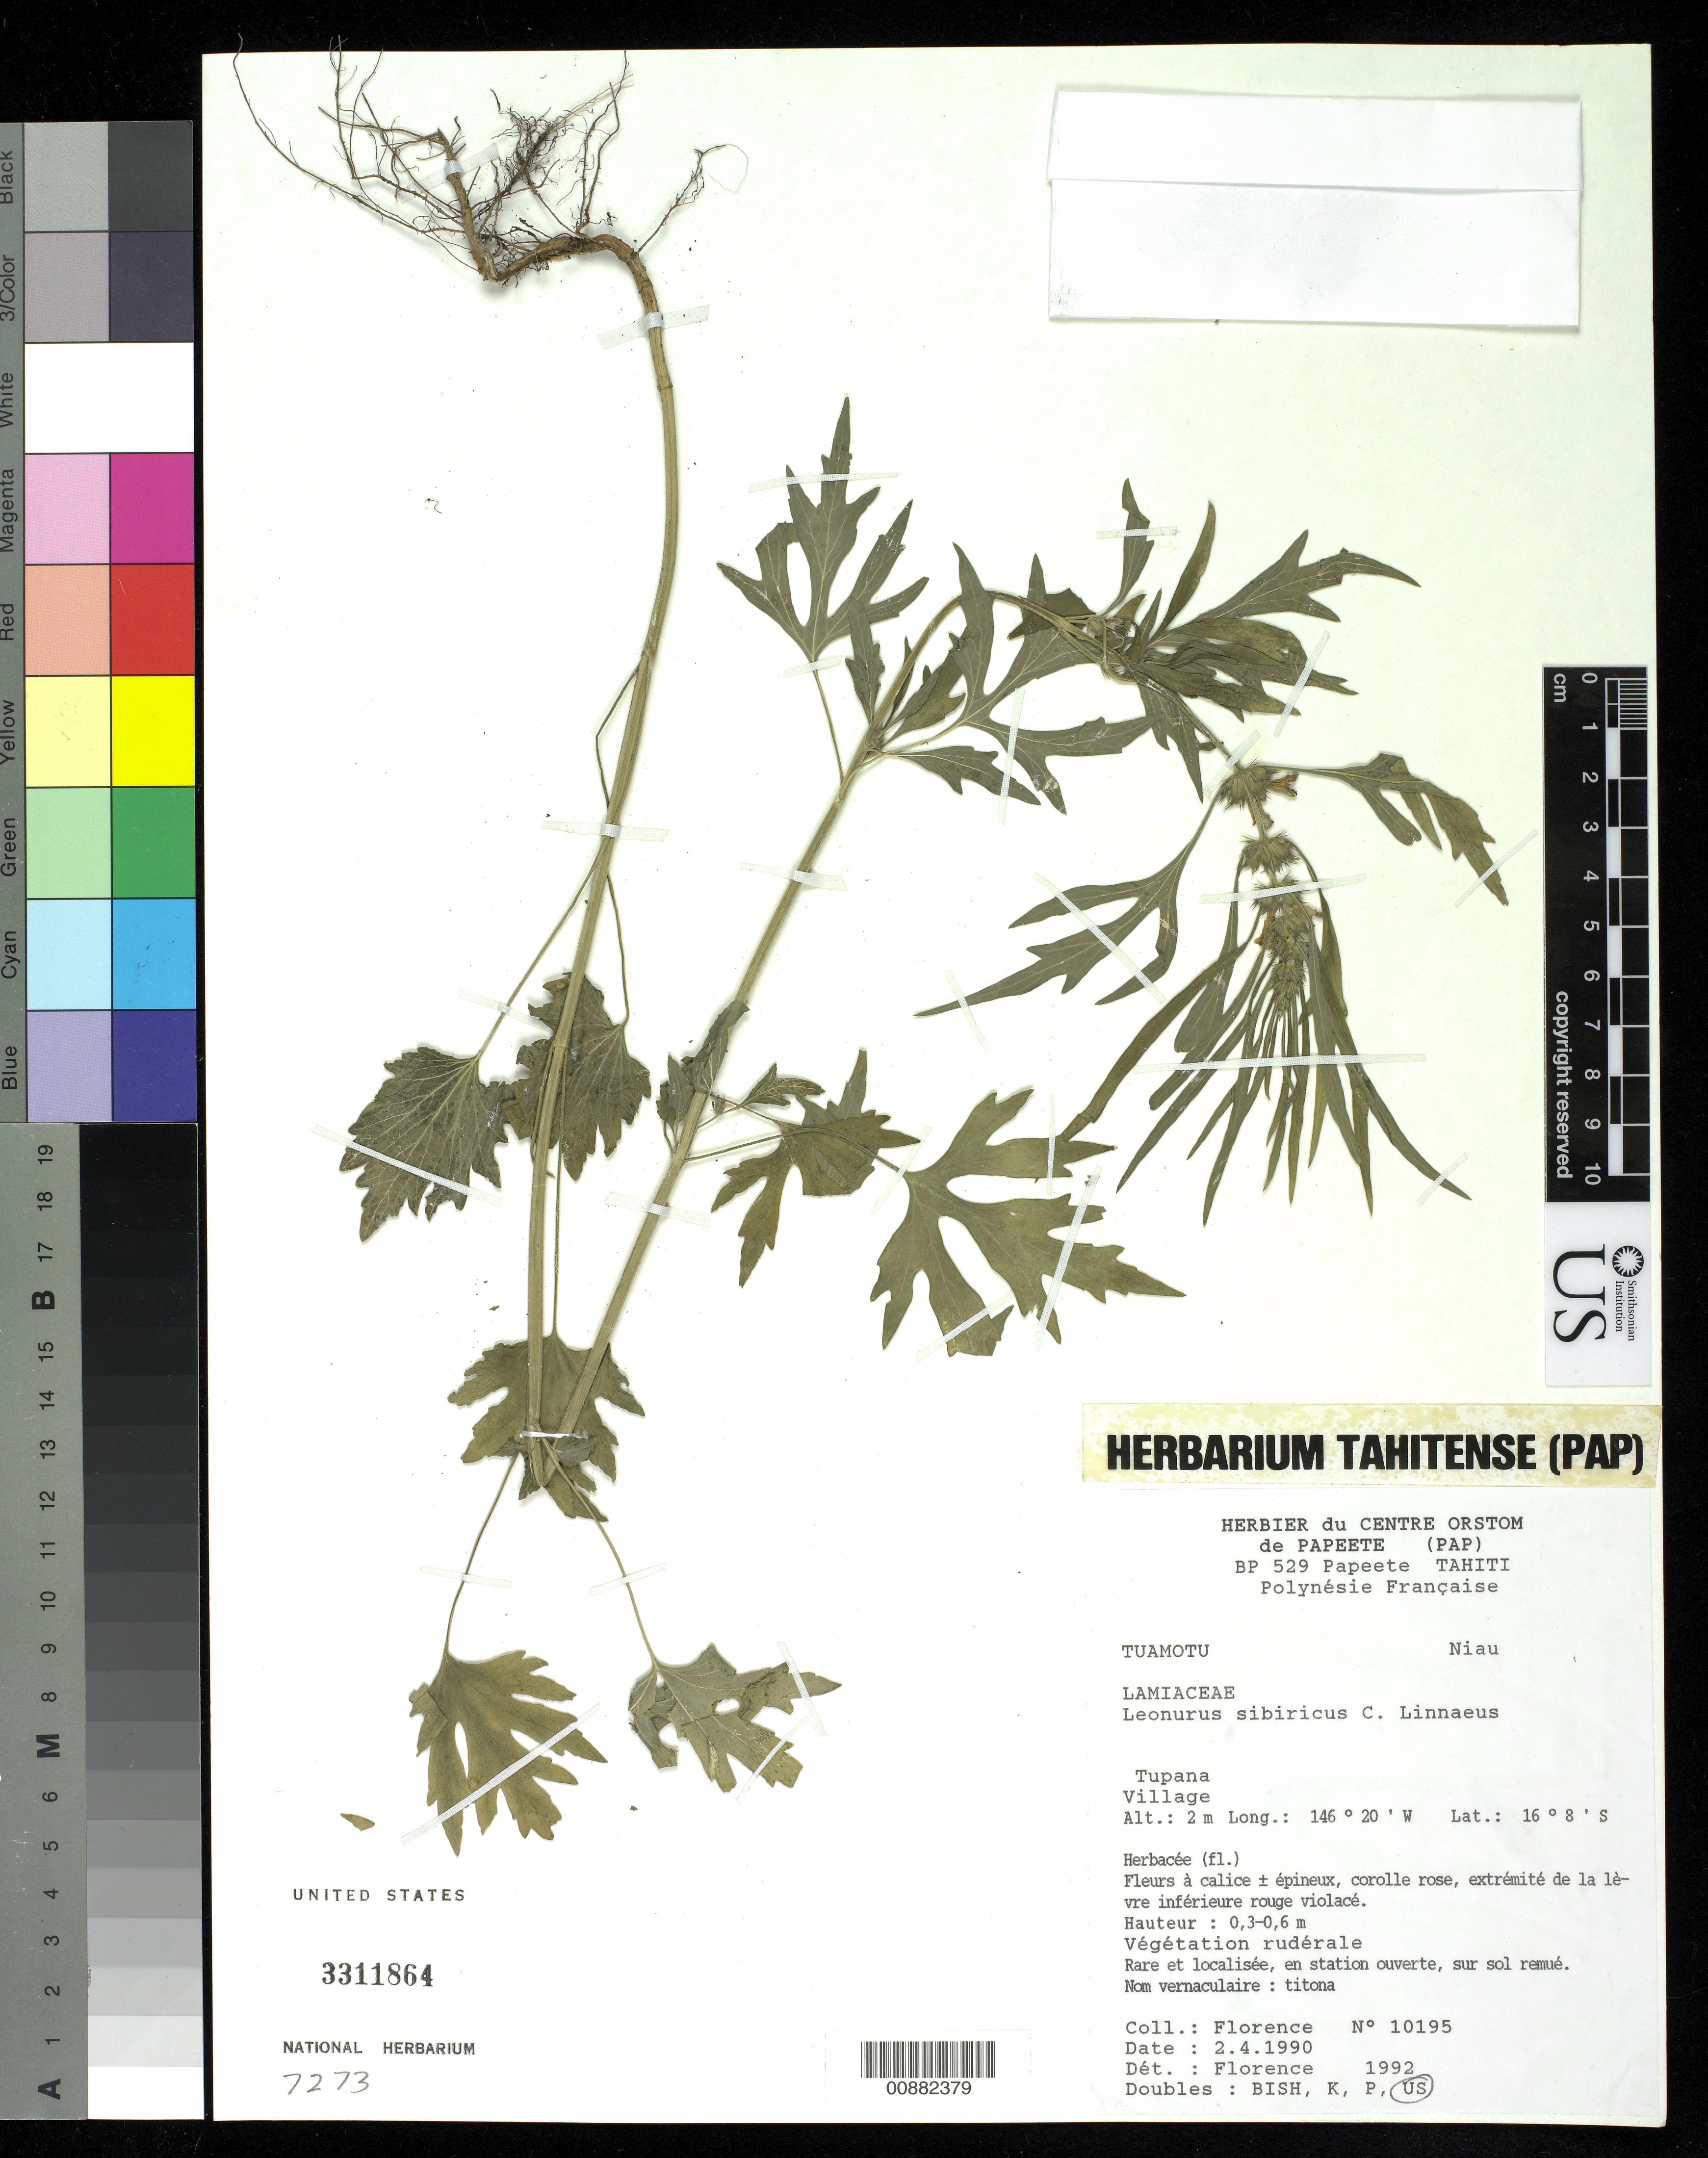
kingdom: Plantae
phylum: Tracheophyta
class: Magnoliopsida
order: Lamiales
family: Lamiaceae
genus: Leonurus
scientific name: Leonurus sibiricus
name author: L.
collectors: J. Florence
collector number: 10195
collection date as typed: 04 Feb 1990 or 02 Apr 1990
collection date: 1990-02-04 or 1990-04-02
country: French Polynesia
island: Niau Atoll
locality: Tupana Village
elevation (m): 2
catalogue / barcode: US 3311864